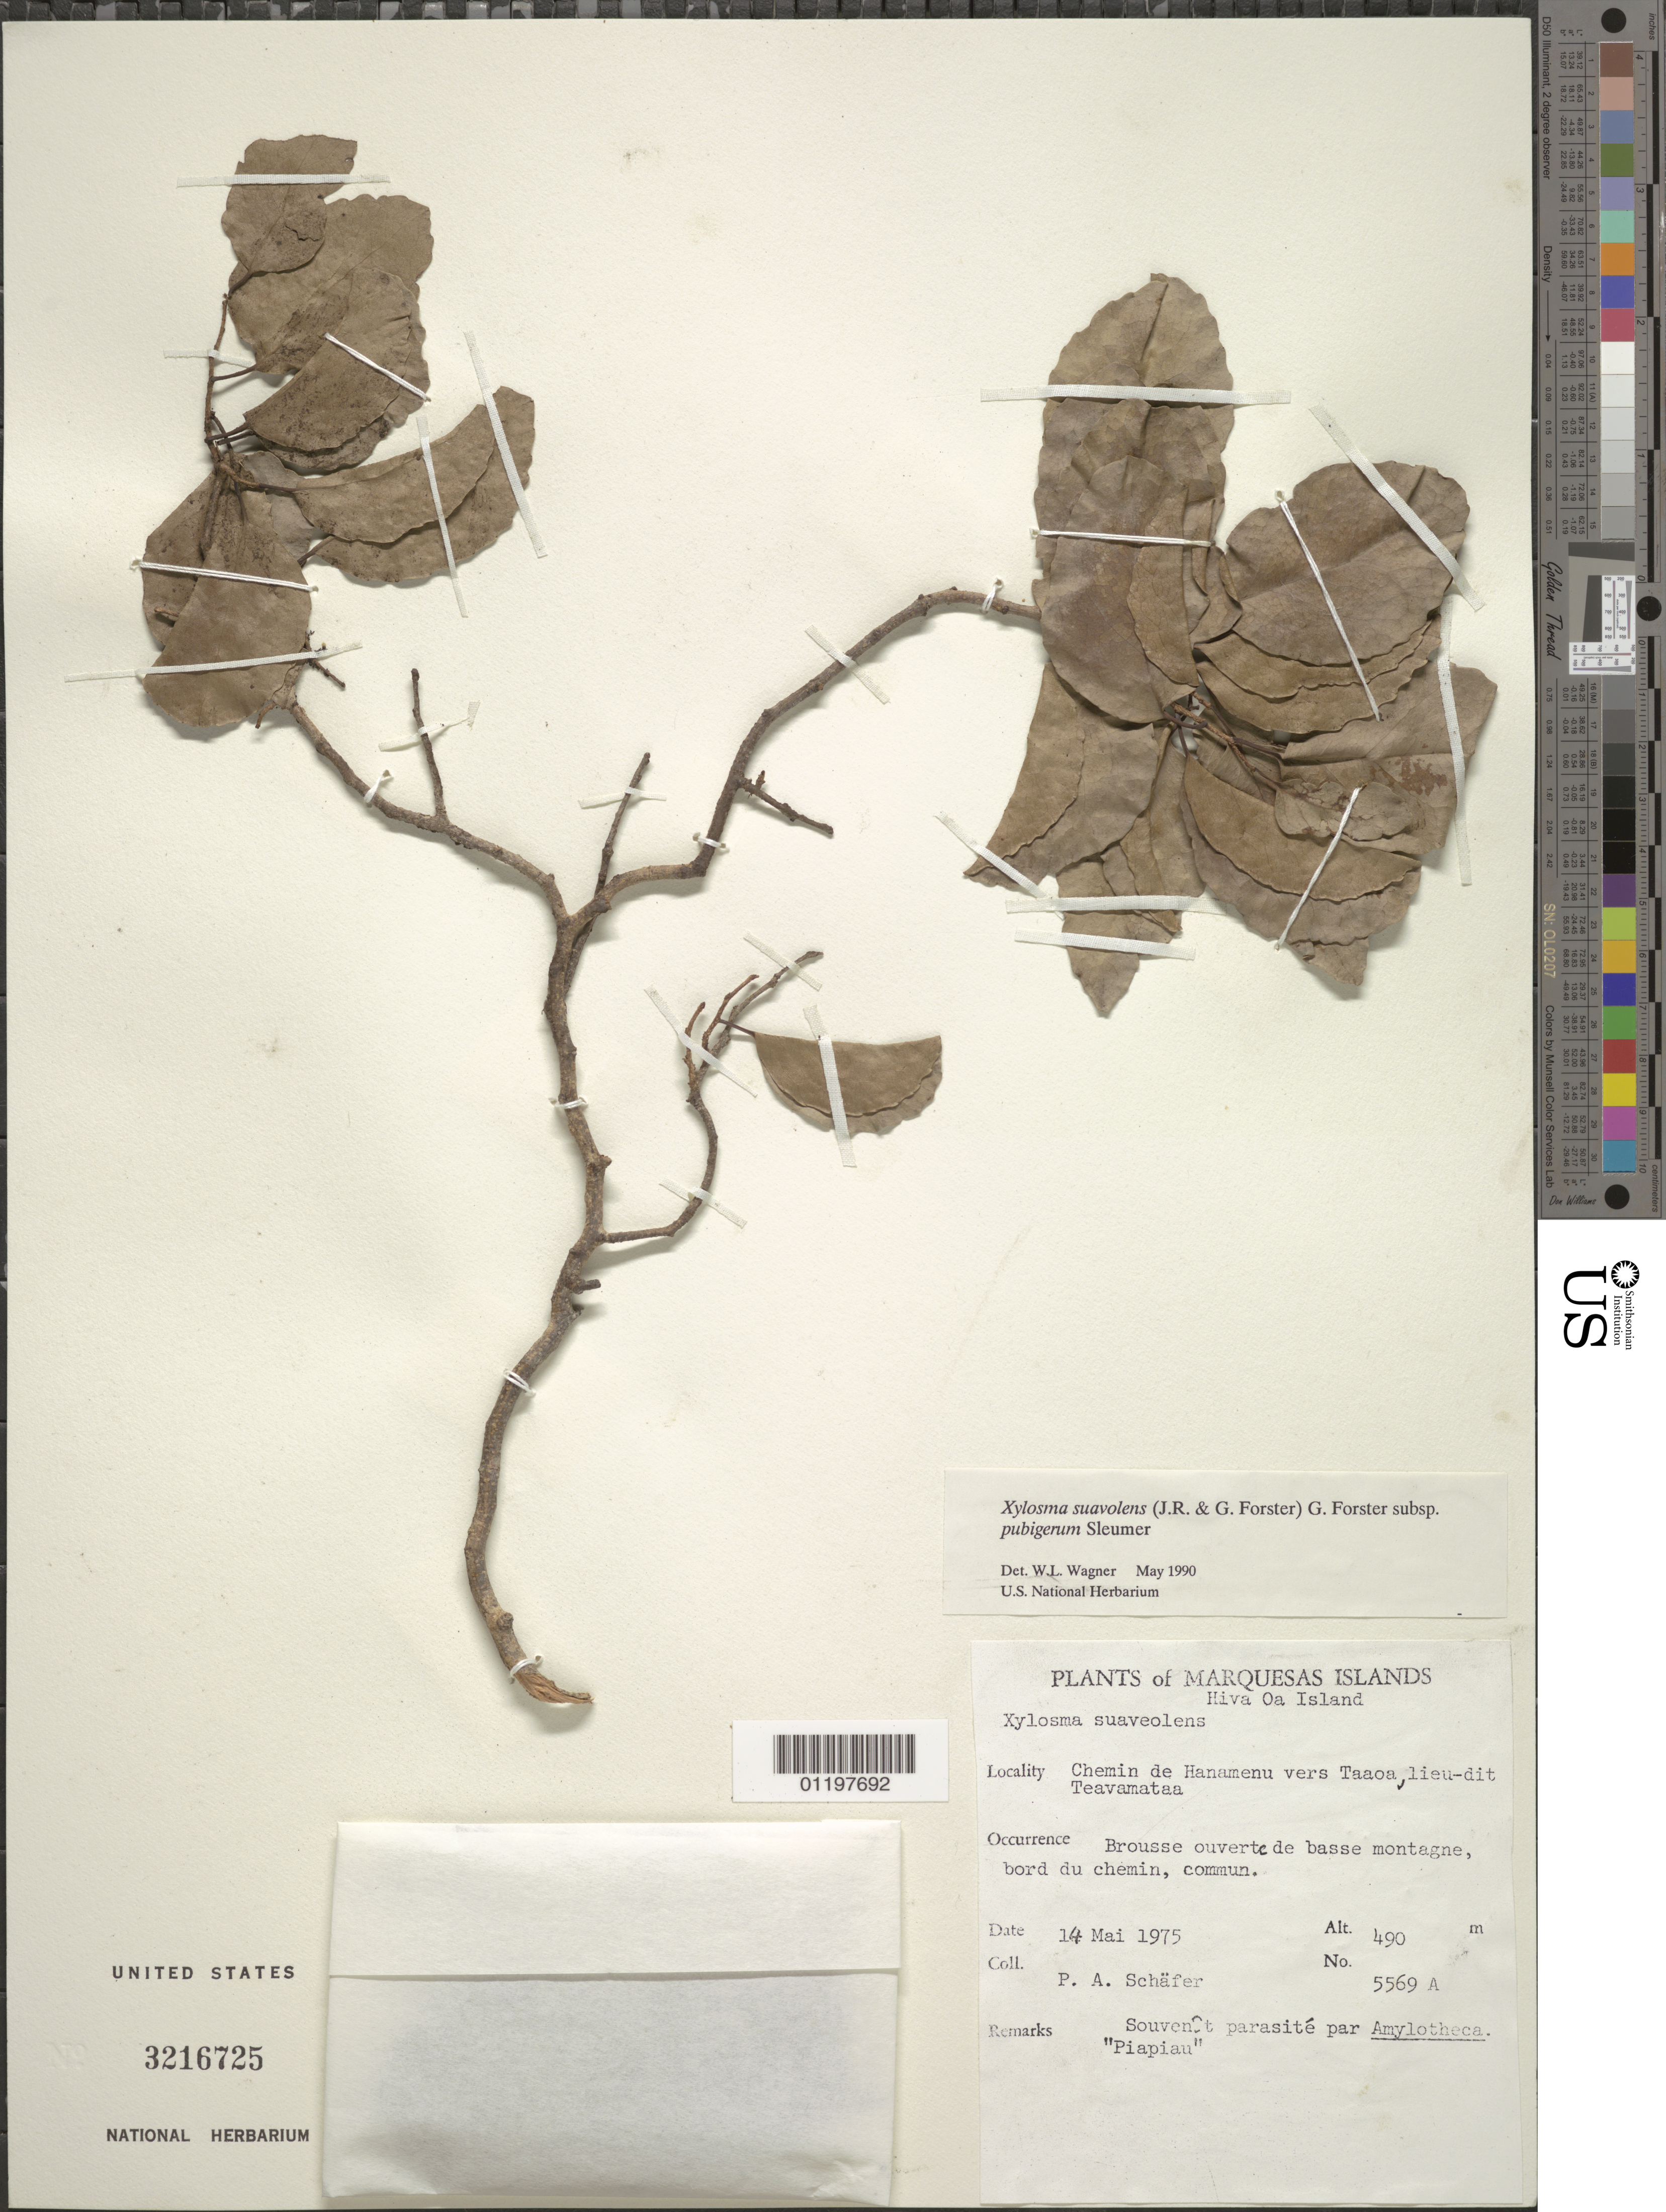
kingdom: Plantae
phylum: Tracheophyta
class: Magnoliopsida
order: Malpighiales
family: Salicaceae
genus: Xylosma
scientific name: Xylosma suaveolens subsp. pubigera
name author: Sleumer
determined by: Wagner, W. L., (BOT), Smithsonian Institution - National Museum of Natural History (UNITED STATES)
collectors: P. A. Schäfer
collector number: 5569A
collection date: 1975-05-14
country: French Polynesia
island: Hiva Oa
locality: Chemin de Hanamenu vers Taaoa, lieu-dit Teavamataa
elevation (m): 490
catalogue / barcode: US 3216725